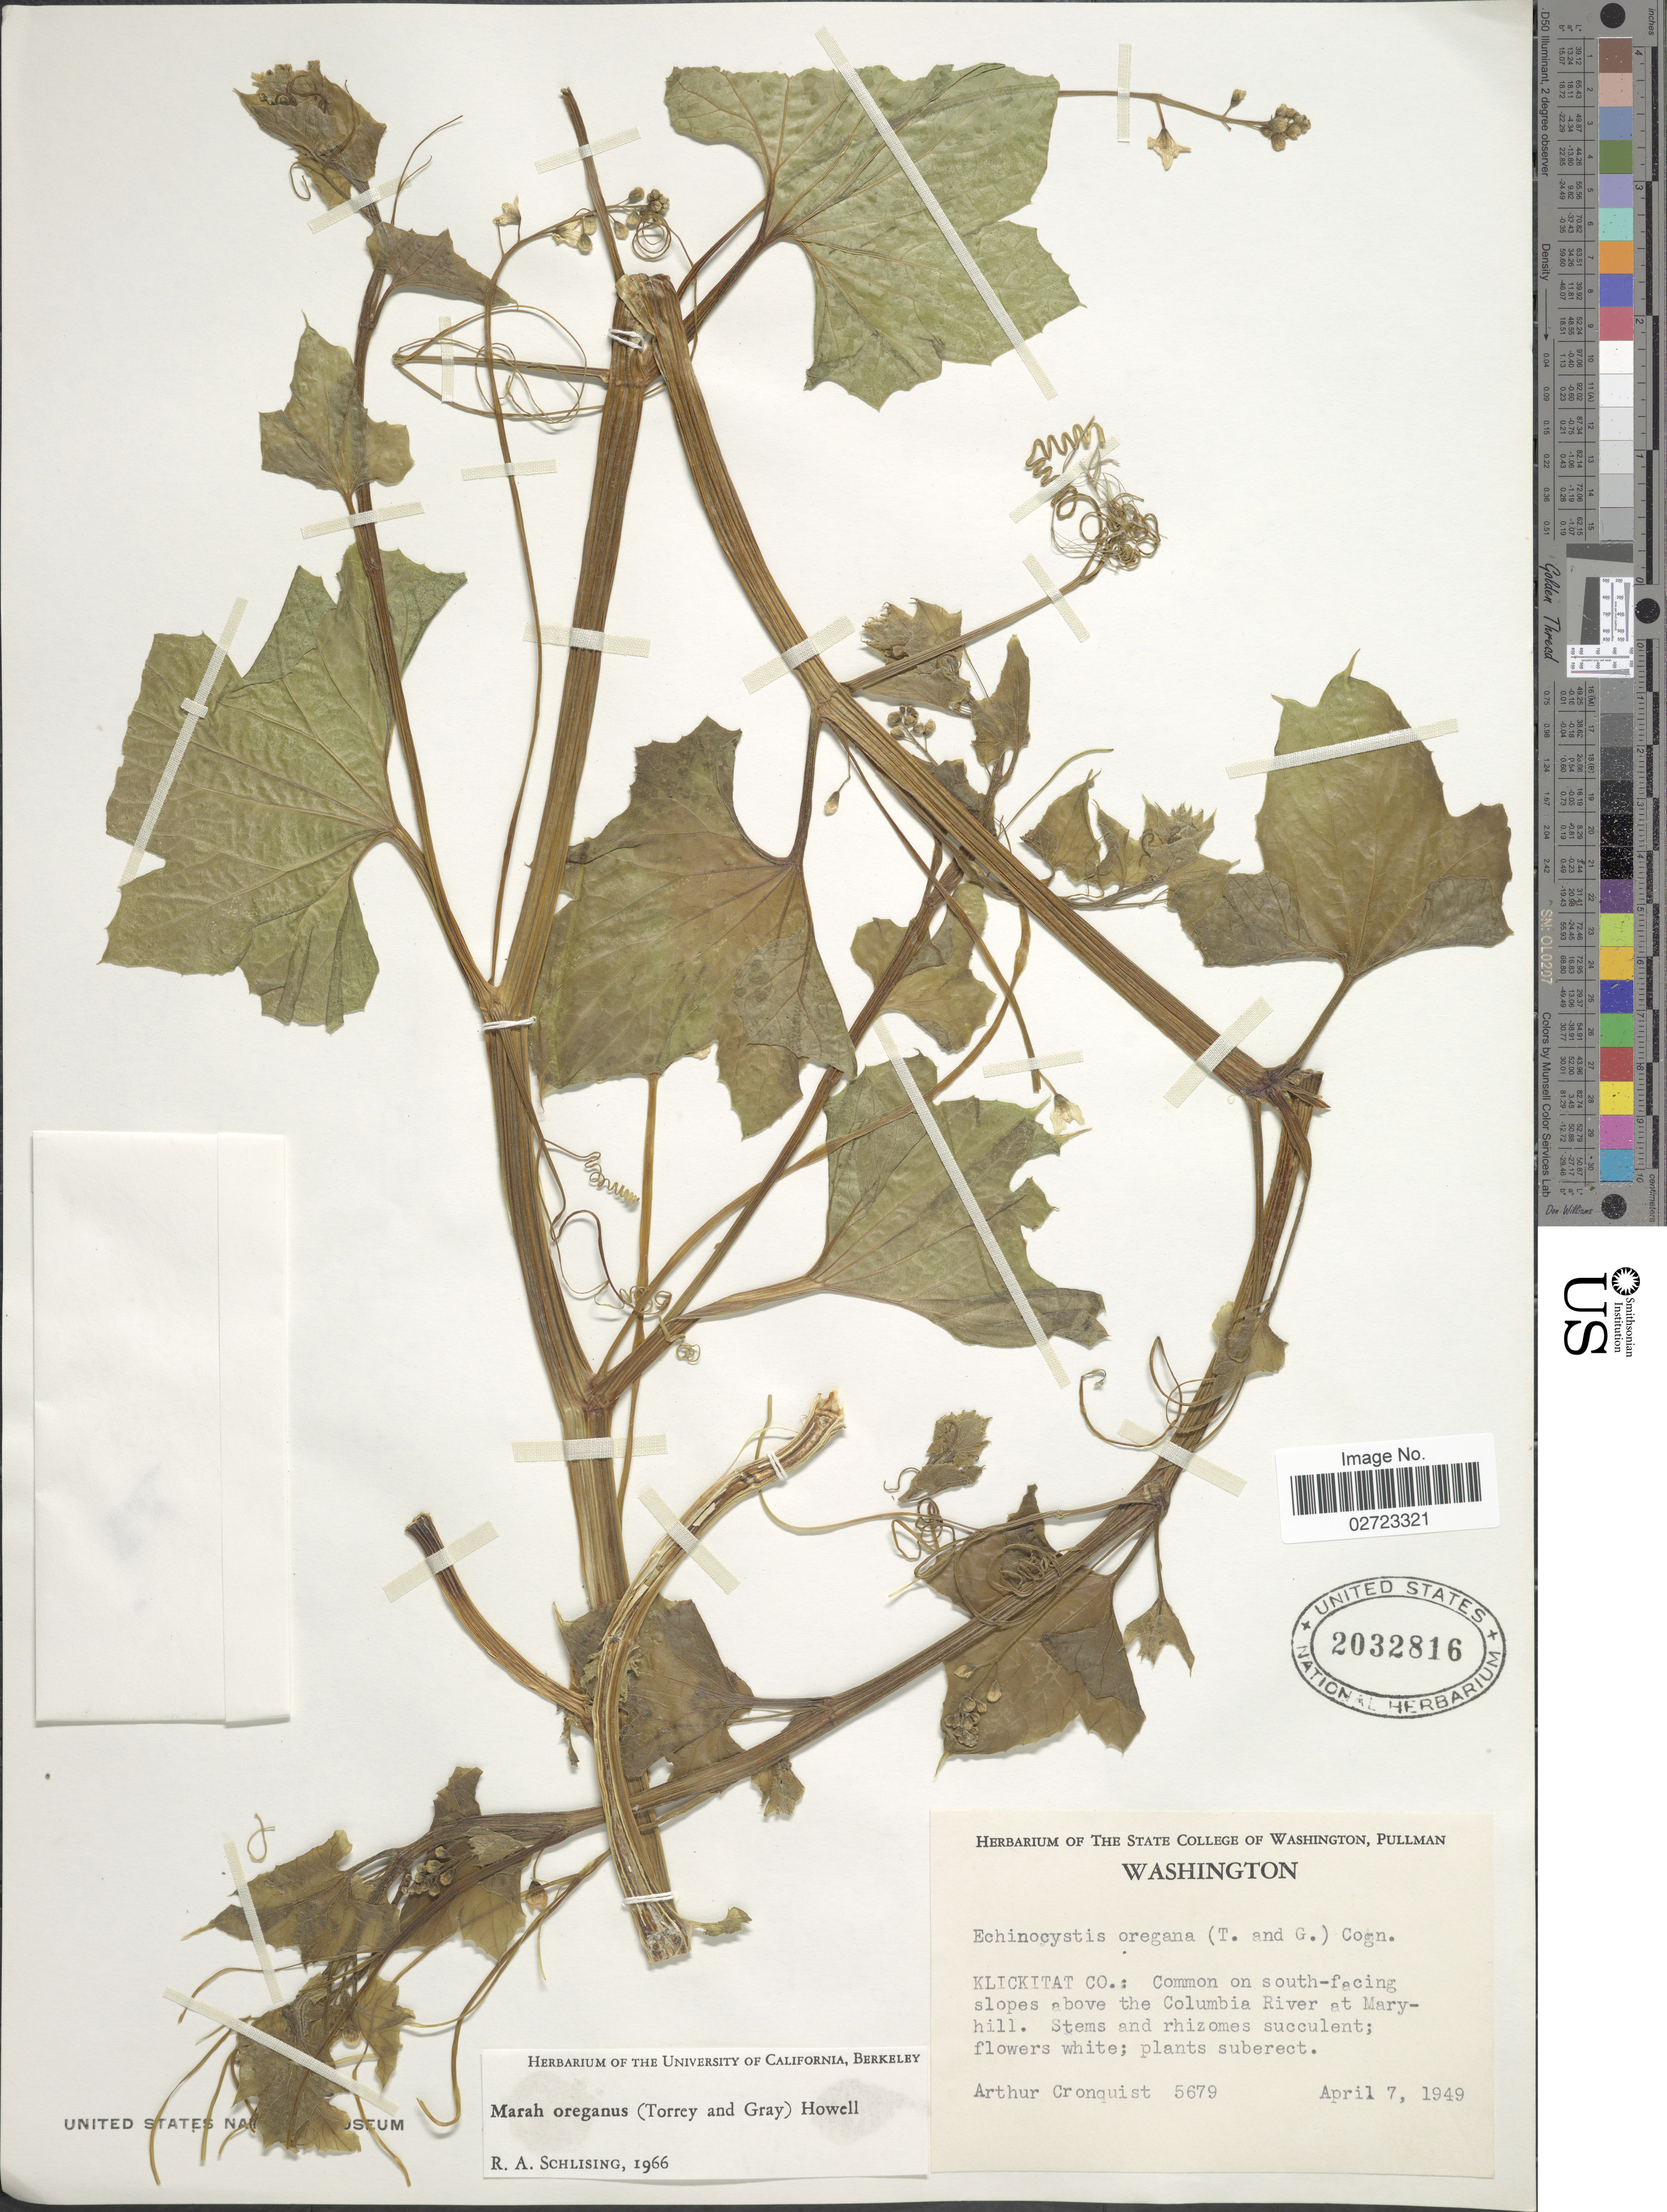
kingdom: Plantae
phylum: Tracheophyta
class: Magnoliopsida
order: Cucurbitales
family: Cucurbitaceae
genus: Marah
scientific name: Marah oregana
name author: (Torr. & A. Gray) Howell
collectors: A. J. Cronquist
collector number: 5679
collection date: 1949-04-07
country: United States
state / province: Washington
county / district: Klickitat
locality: Klickitat Co.: Common on south-facing slopes above the Columbia River at Maryhill.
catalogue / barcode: US 2032816